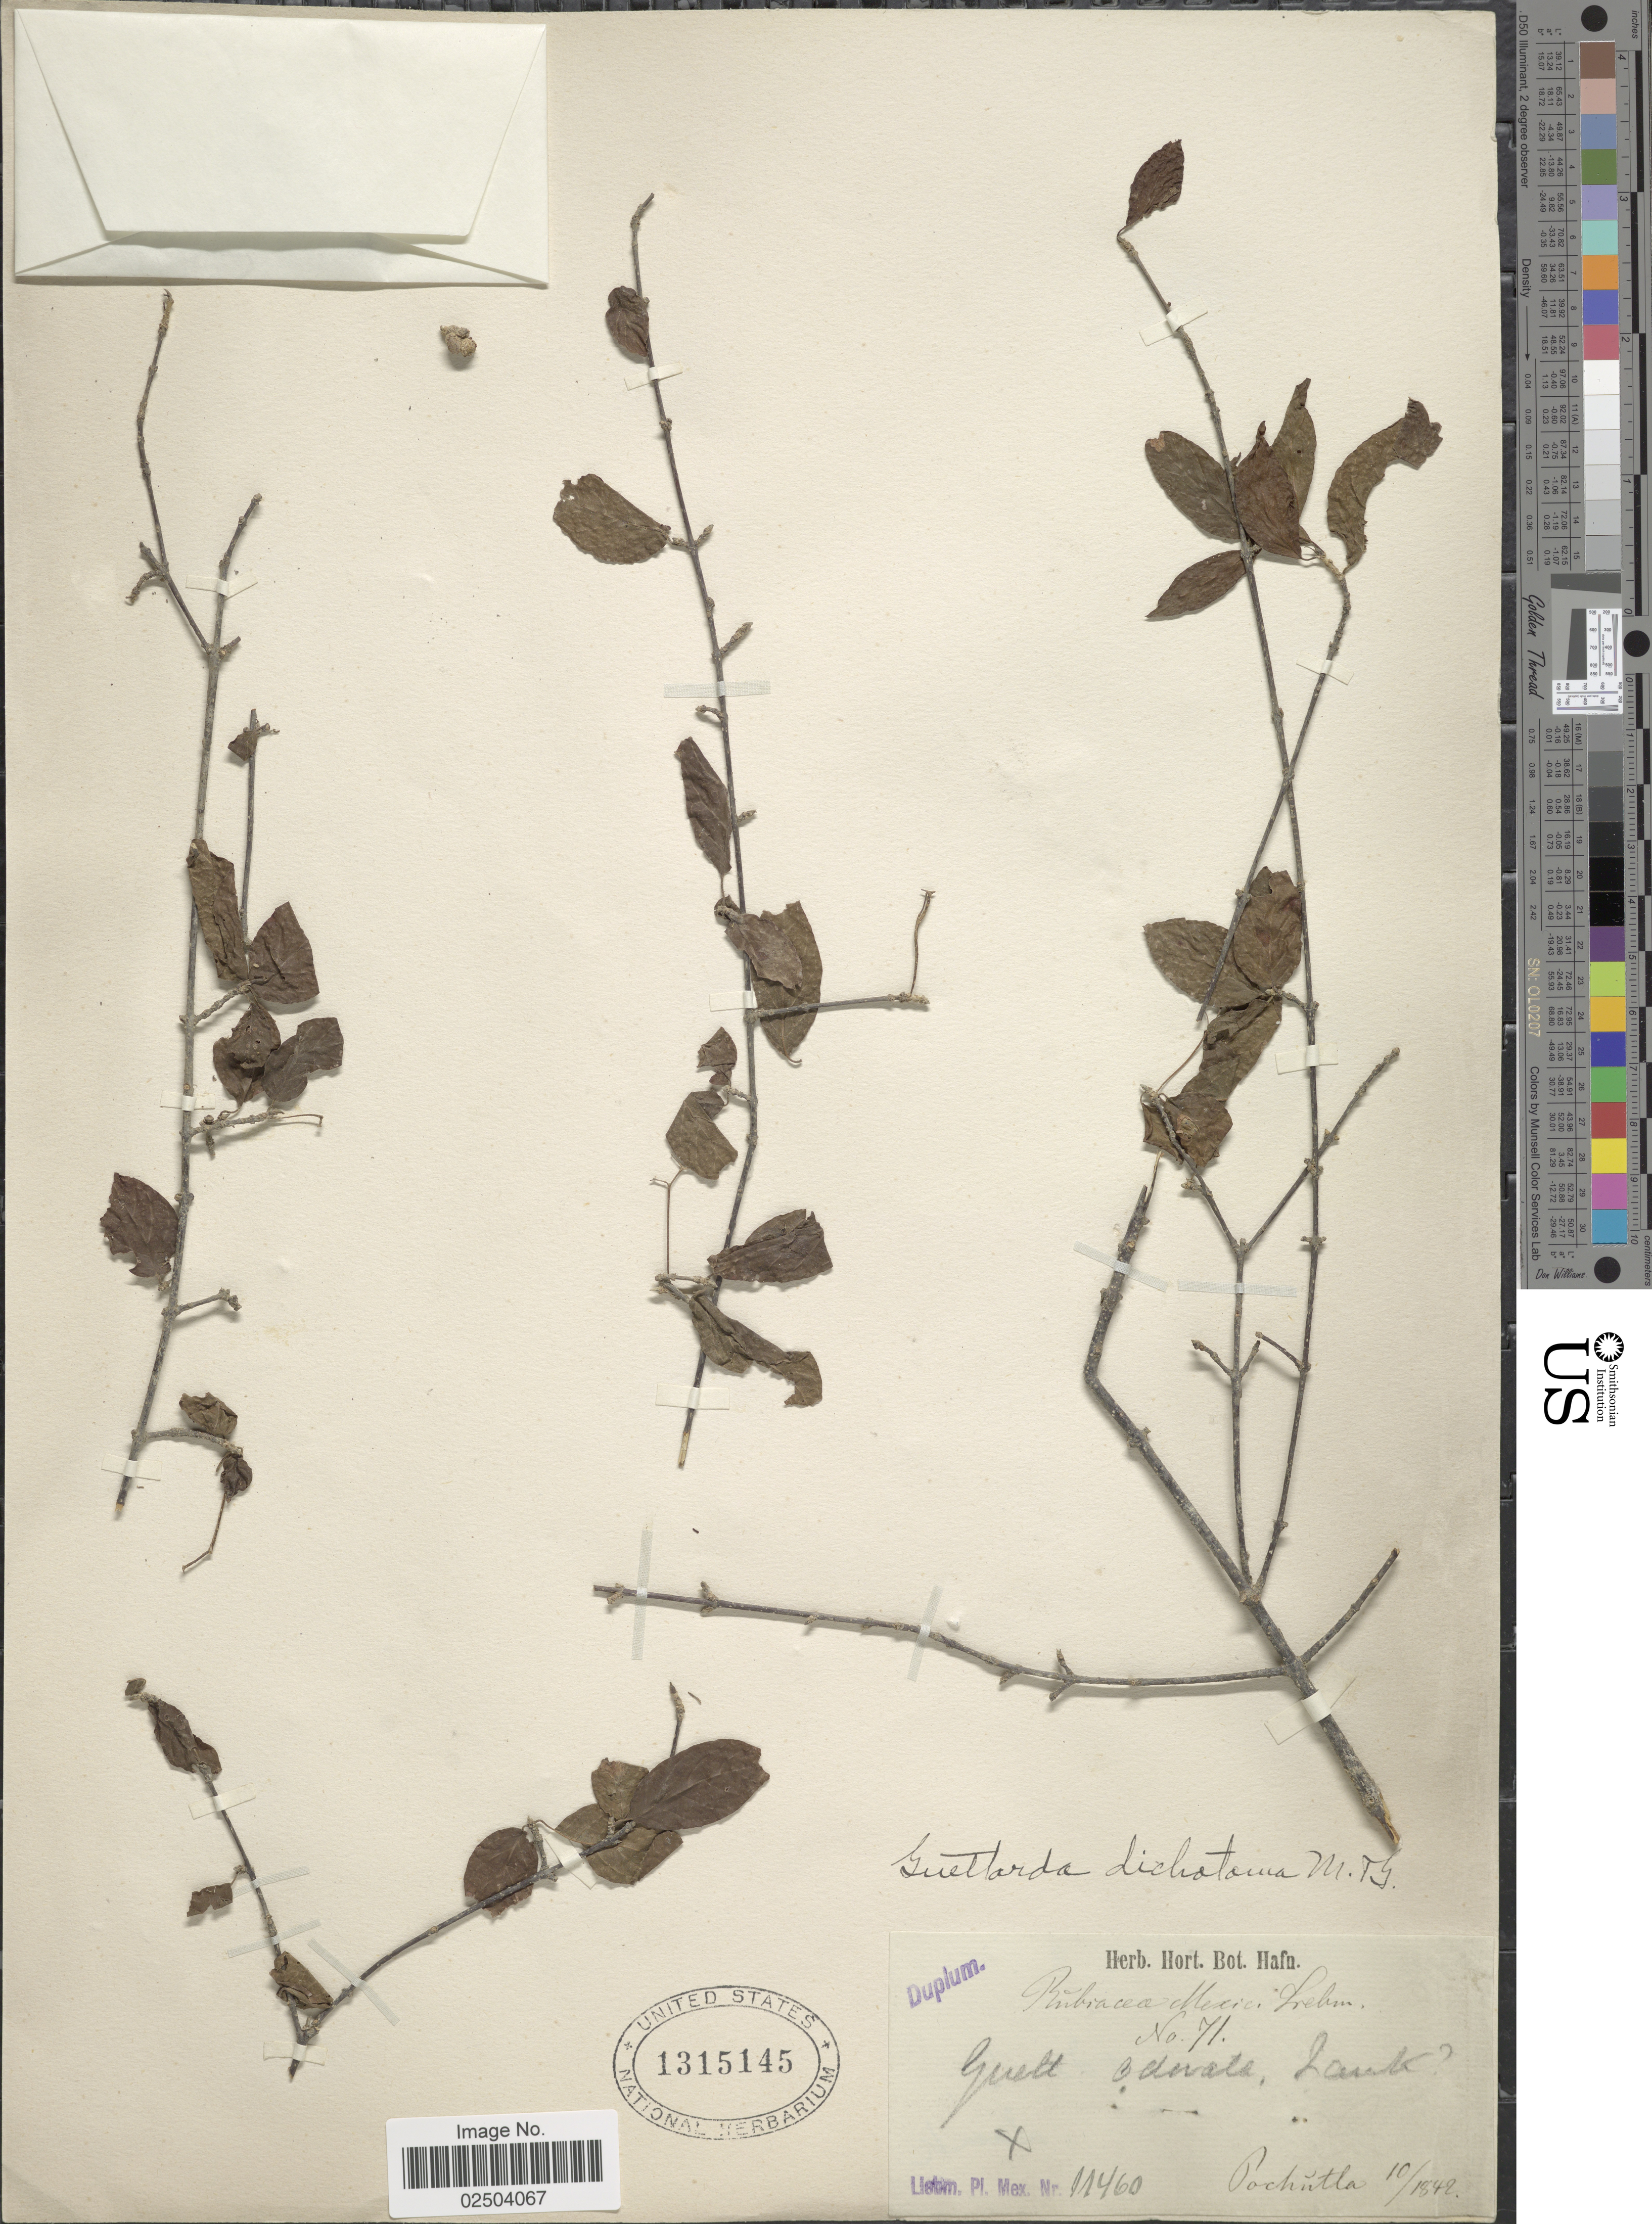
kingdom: Plantae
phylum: Tracheophyta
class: Magnoliopsida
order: Gentianales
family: Rubiaceae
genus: Guettarda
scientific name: Guettarda dichotoma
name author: M. Martens & Galeotti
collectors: Liebmann, --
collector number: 11460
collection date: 1842-10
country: Mexico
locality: Pochutla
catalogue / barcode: US 1315145